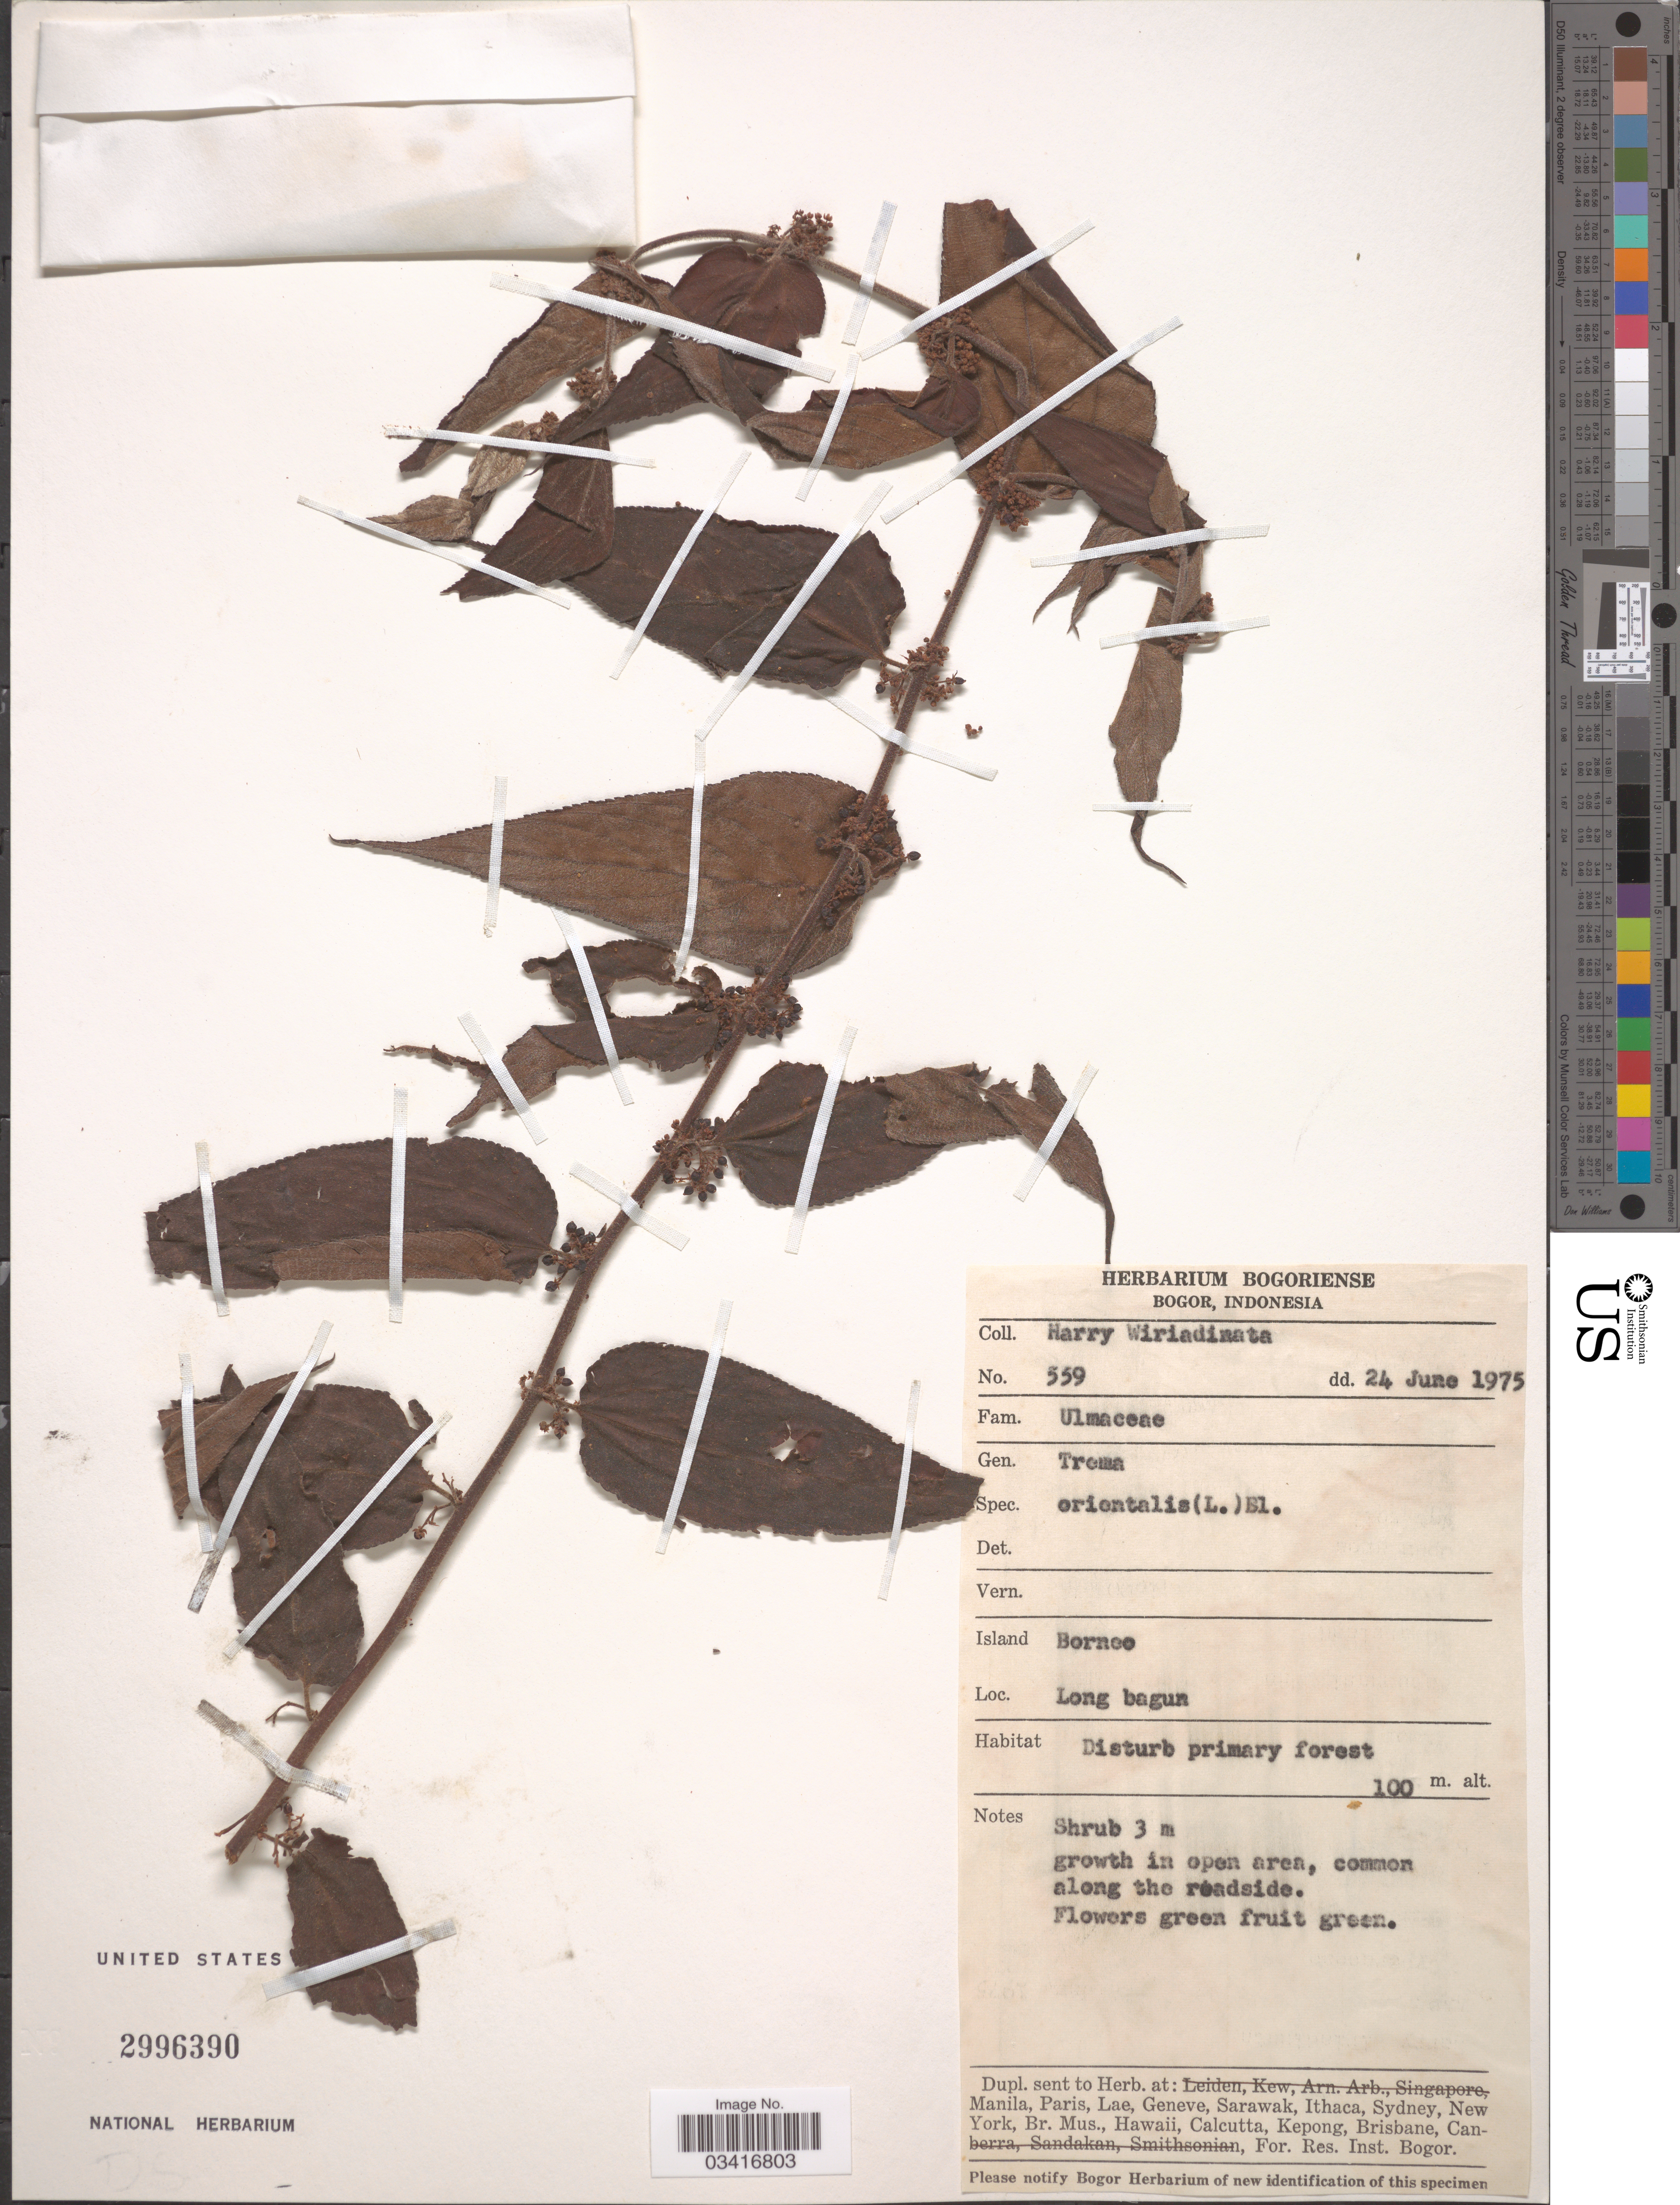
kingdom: Plantae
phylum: Tracheophyta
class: Magnoliopsida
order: Rosales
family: Cannabaceae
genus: Trema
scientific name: Trema orientale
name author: (L.) Blume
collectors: H. Wiriadinata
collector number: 339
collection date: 1975-06-24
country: Indonesia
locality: Island Borneo. Long bagun.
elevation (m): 100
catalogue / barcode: US 2996390